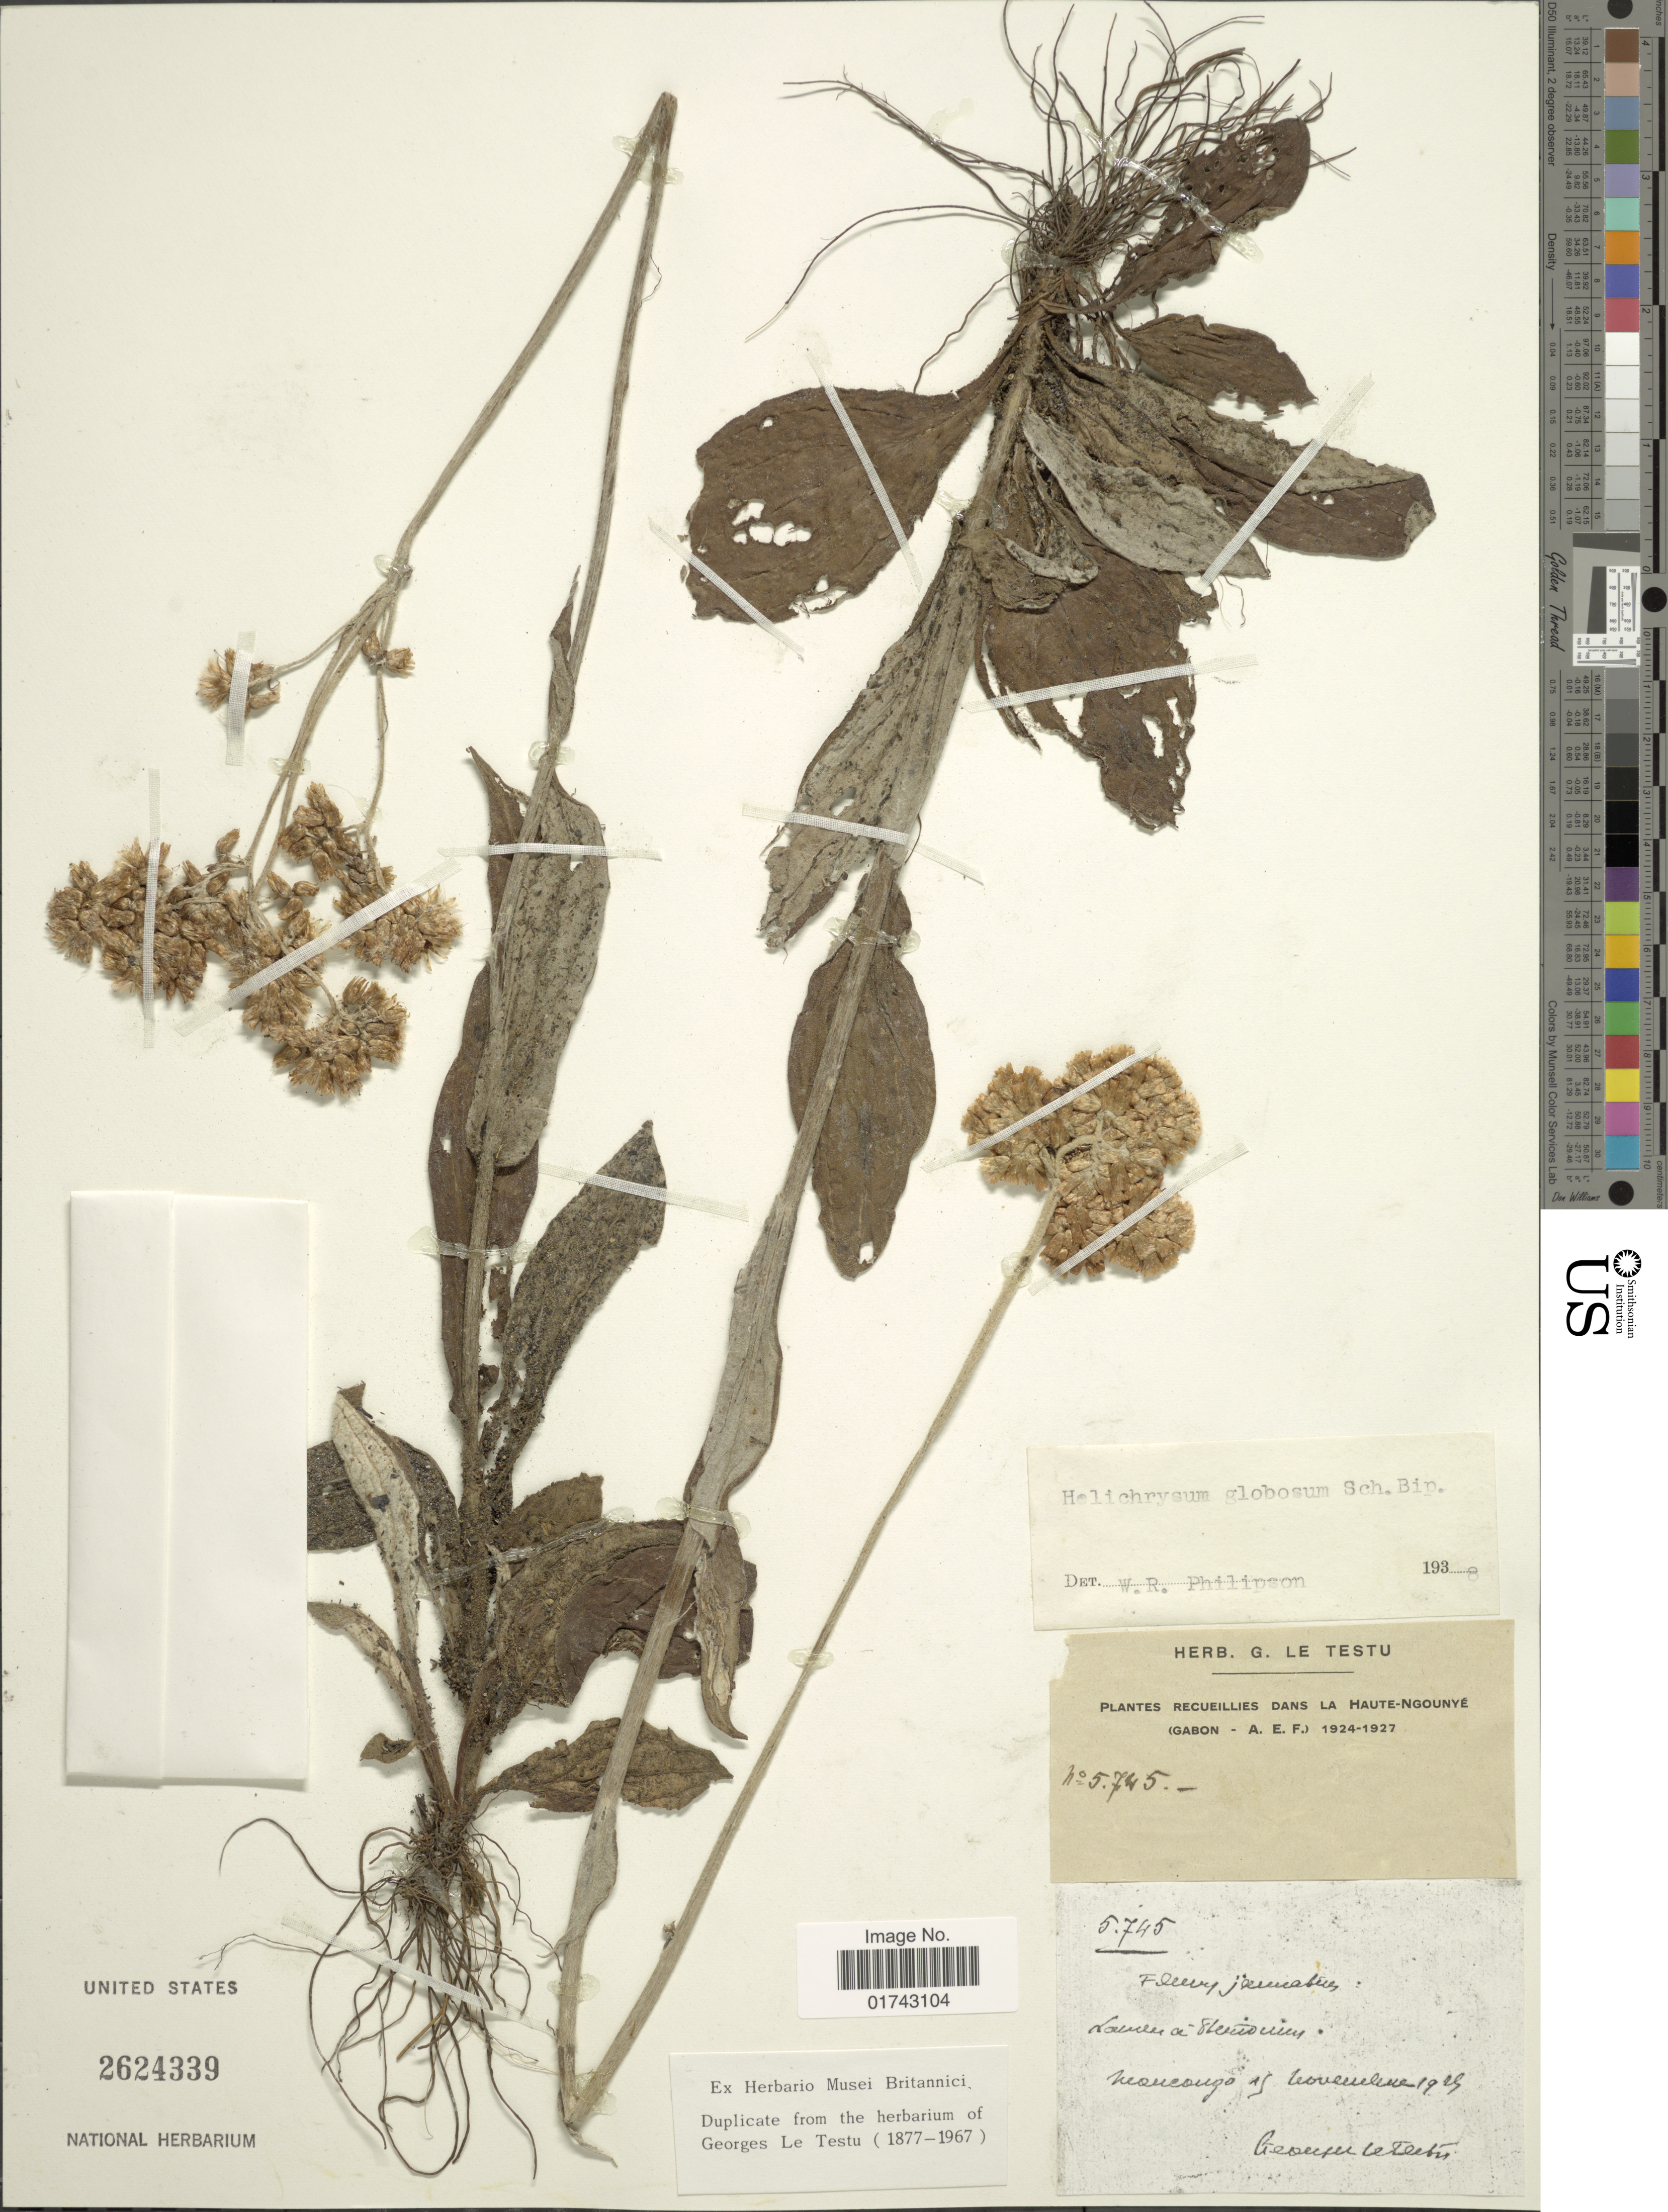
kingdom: Plantae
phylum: Tracheophyta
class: Magnoliopsida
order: Asterales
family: Asteraceae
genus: Helichrysum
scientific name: Helichrysum globosum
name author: Sch. Bip. ex A. Rich.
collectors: ex herb. Le Testu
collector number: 5745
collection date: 1928-11-19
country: Gabon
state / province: Ngounié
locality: Louvres a sleutelvuien [interpreted]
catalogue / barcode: US 2624339